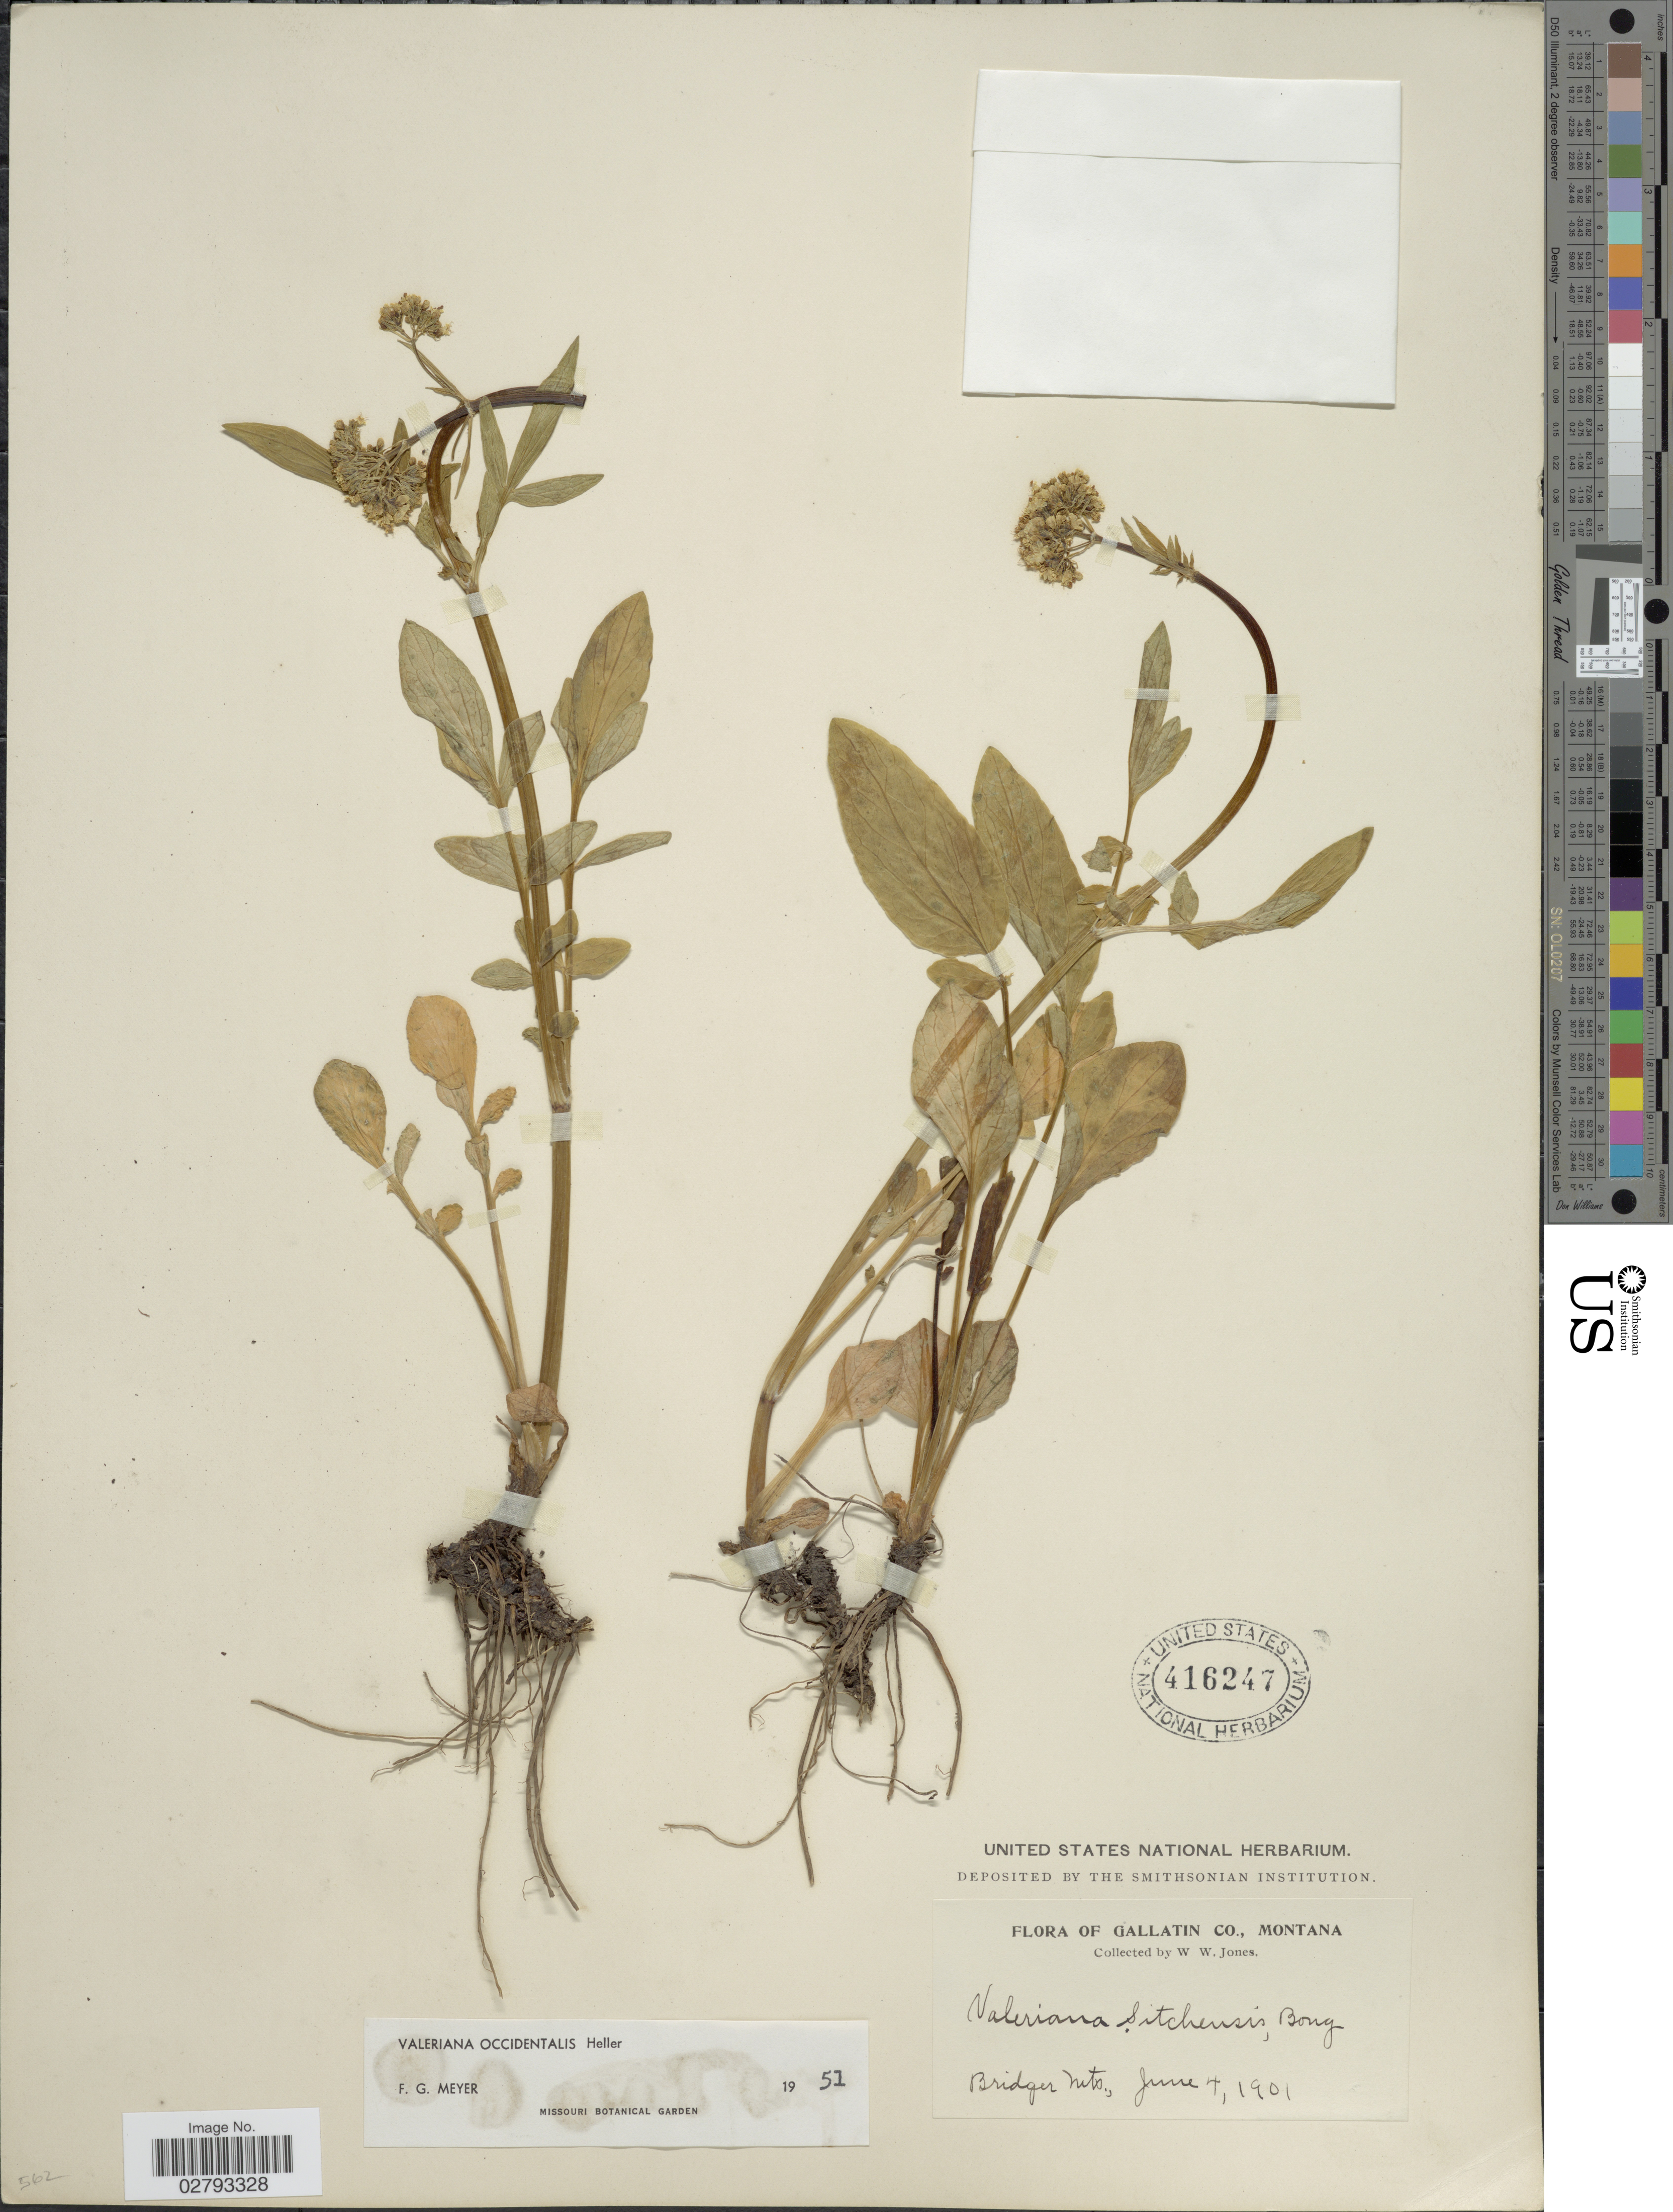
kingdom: Plantae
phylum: Tracheophyta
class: Magnoliopsida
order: Dipsacales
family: Caprifoliaceae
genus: Valeriana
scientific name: Valeriana occidentalis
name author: A. Heller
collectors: W. W. Jones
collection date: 1901-06-04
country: United States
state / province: Montana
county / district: Gallatin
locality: Bridger Mts.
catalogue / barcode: US 416247